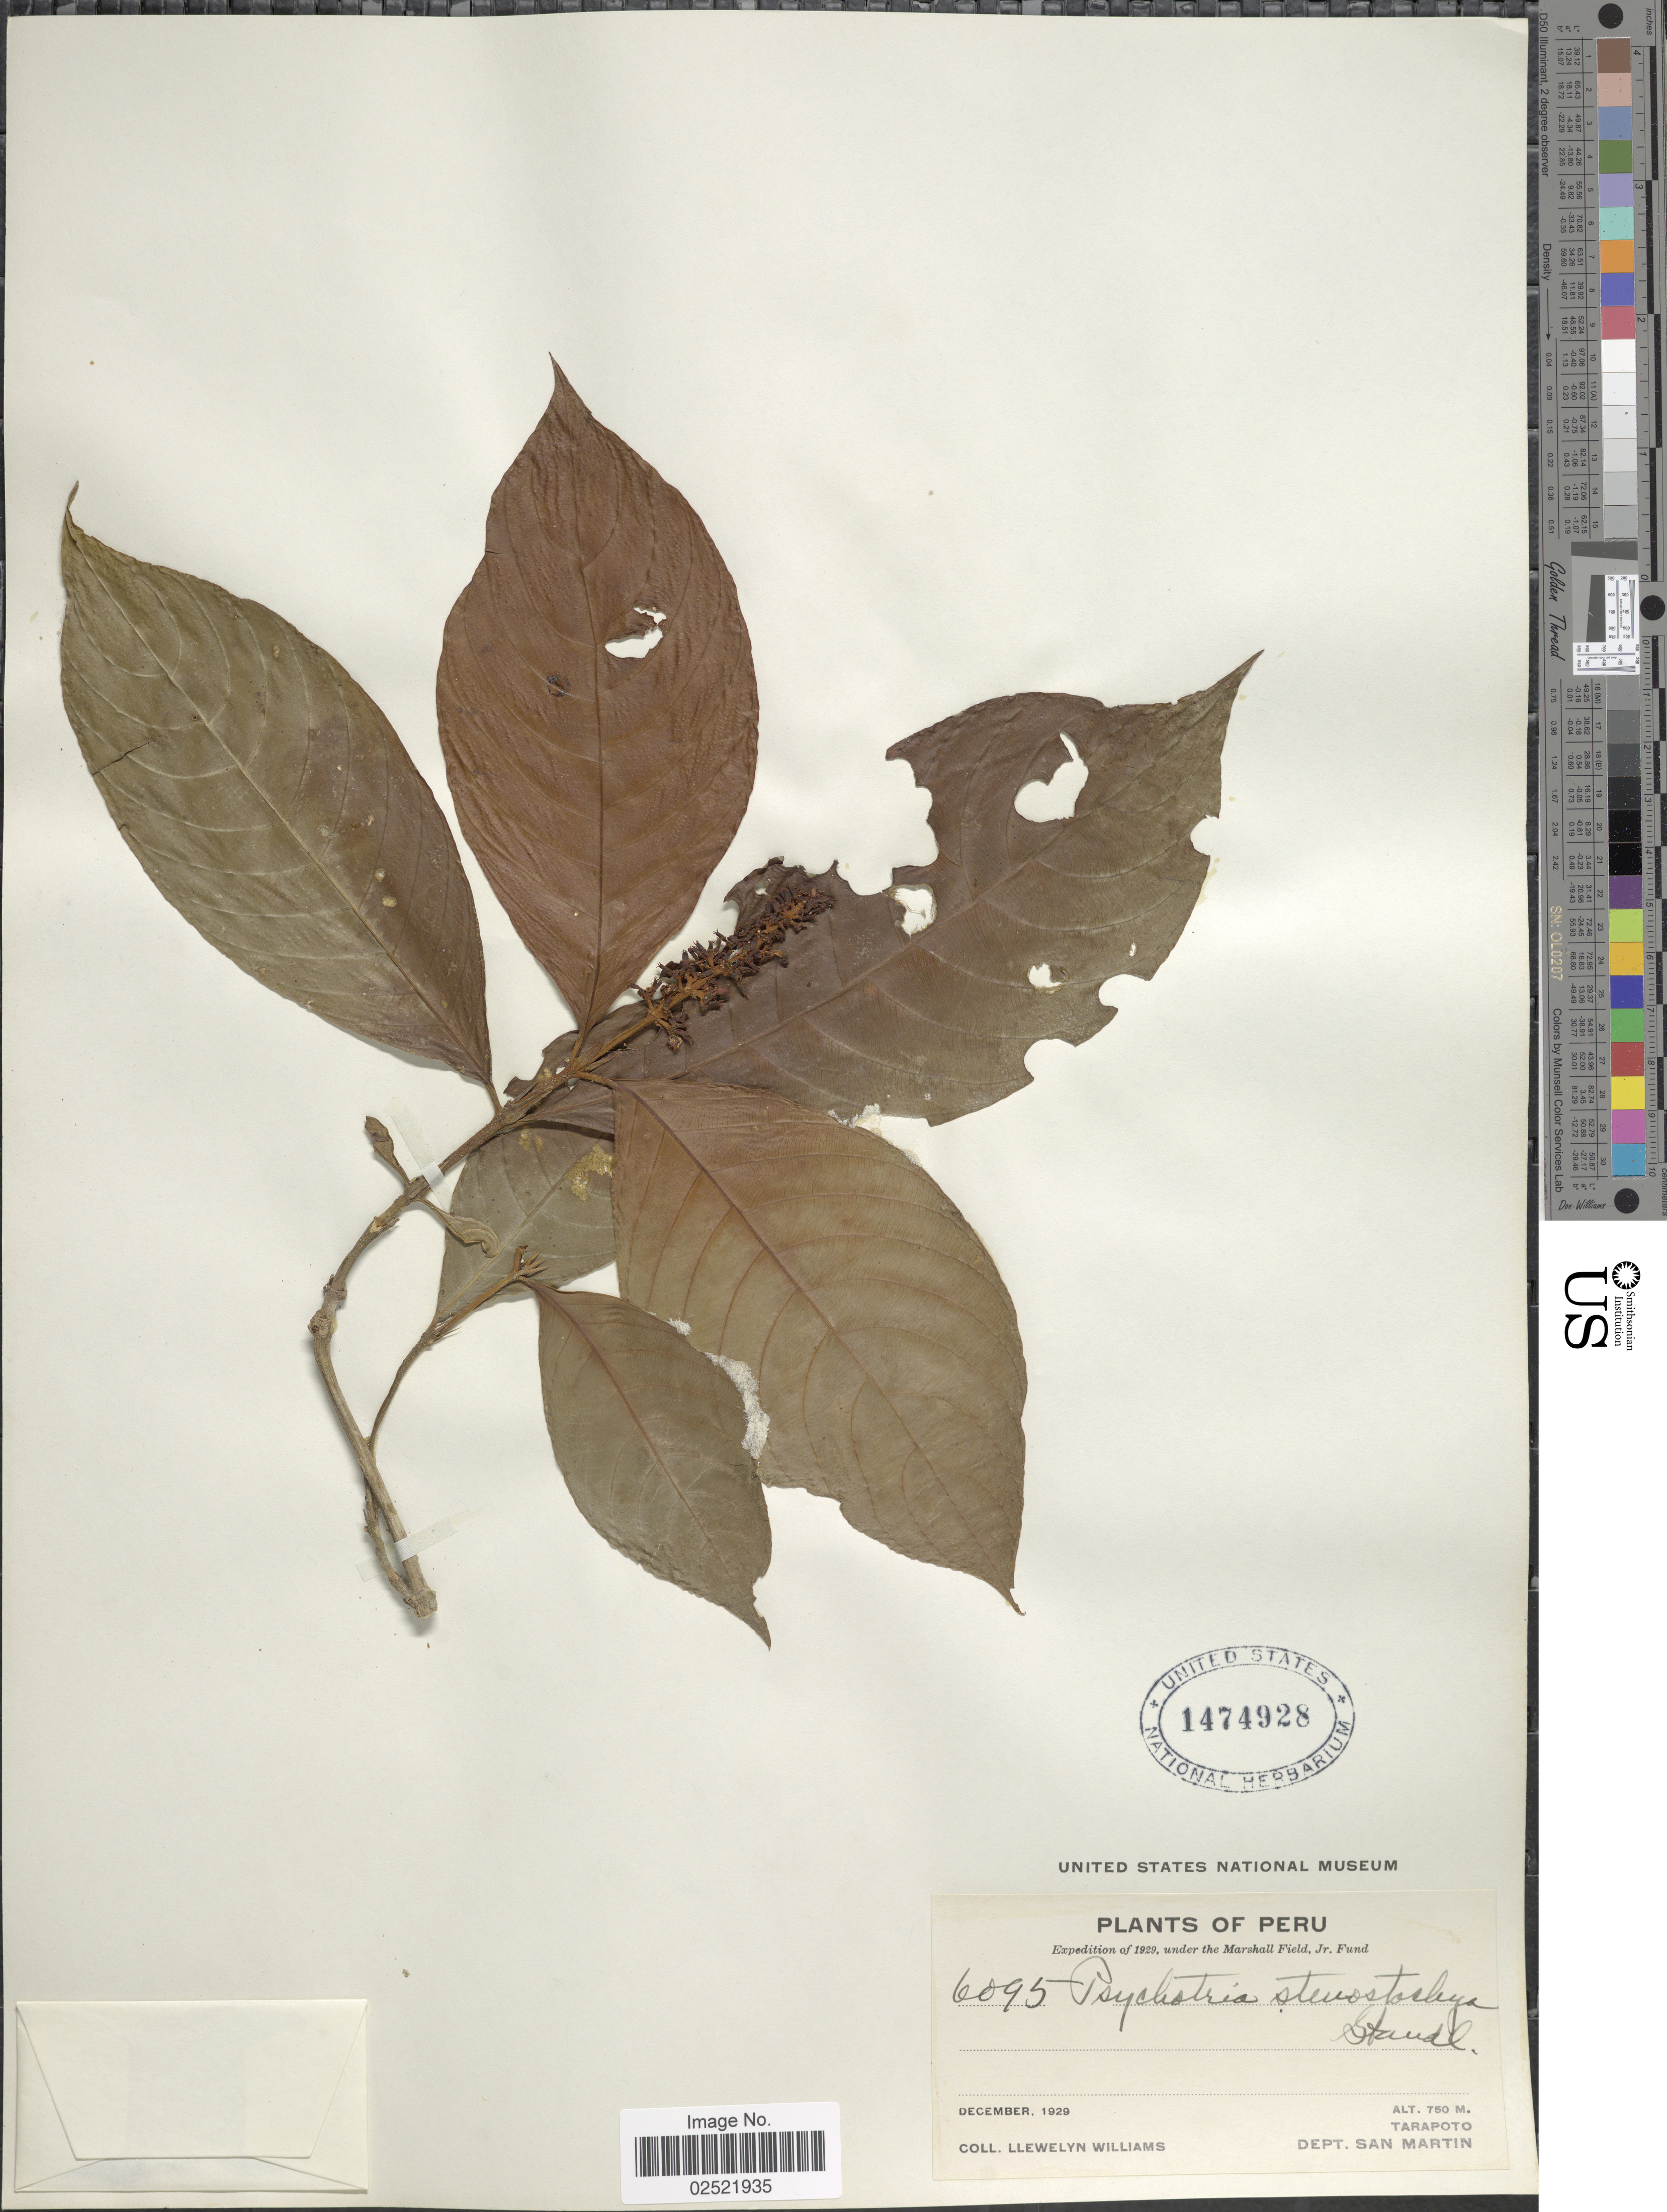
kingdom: Plantae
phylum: Tracheophyta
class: Magnoliopsida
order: Gentianales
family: Rubiaceae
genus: Psychotria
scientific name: Psychotria stenostachya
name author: Standl.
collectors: Ll. Williams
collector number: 6095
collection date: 1929-12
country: Peru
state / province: San Martín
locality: Tarapoto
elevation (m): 750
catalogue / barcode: US 1474928